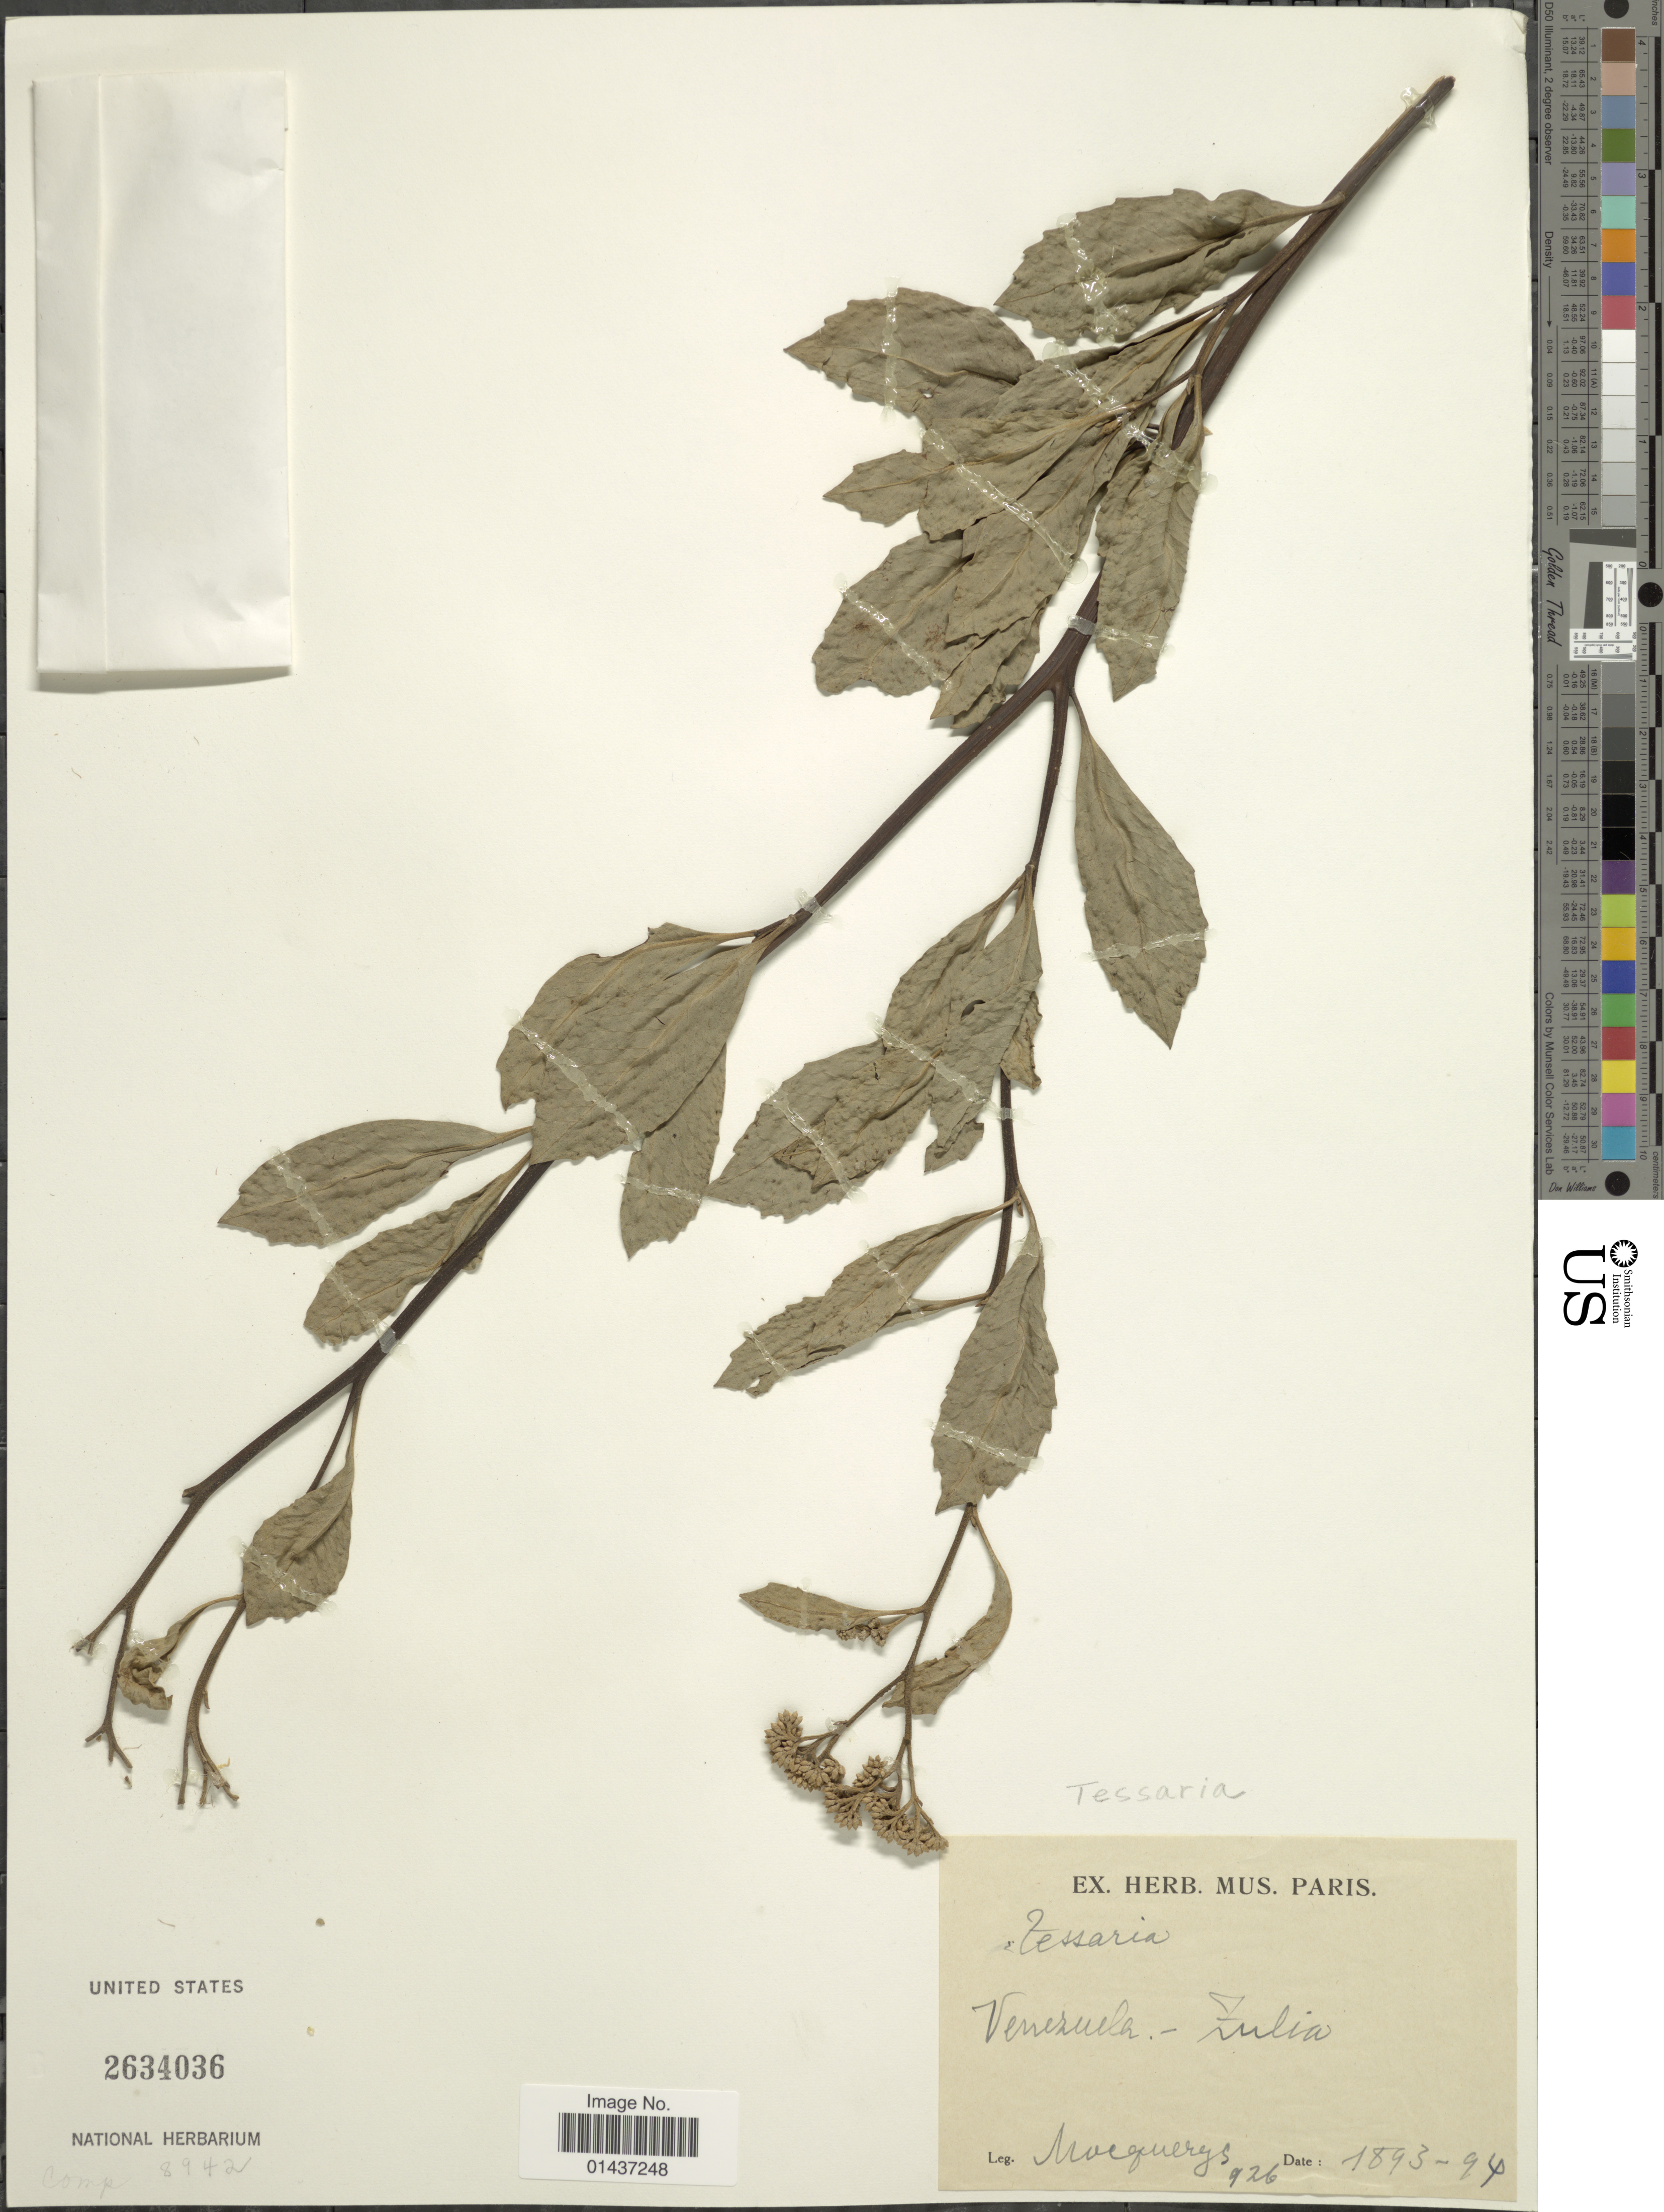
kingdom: Plantae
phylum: Tracheophyta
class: Magnoliopsida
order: Asterales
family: Asteraceae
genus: Tessaria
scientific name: Tessaria integrifolia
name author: Ruiz & Pav.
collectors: A. Mocquerys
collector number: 926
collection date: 1893/1894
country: Venezuela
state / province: Zulia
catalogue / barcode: US 2634036